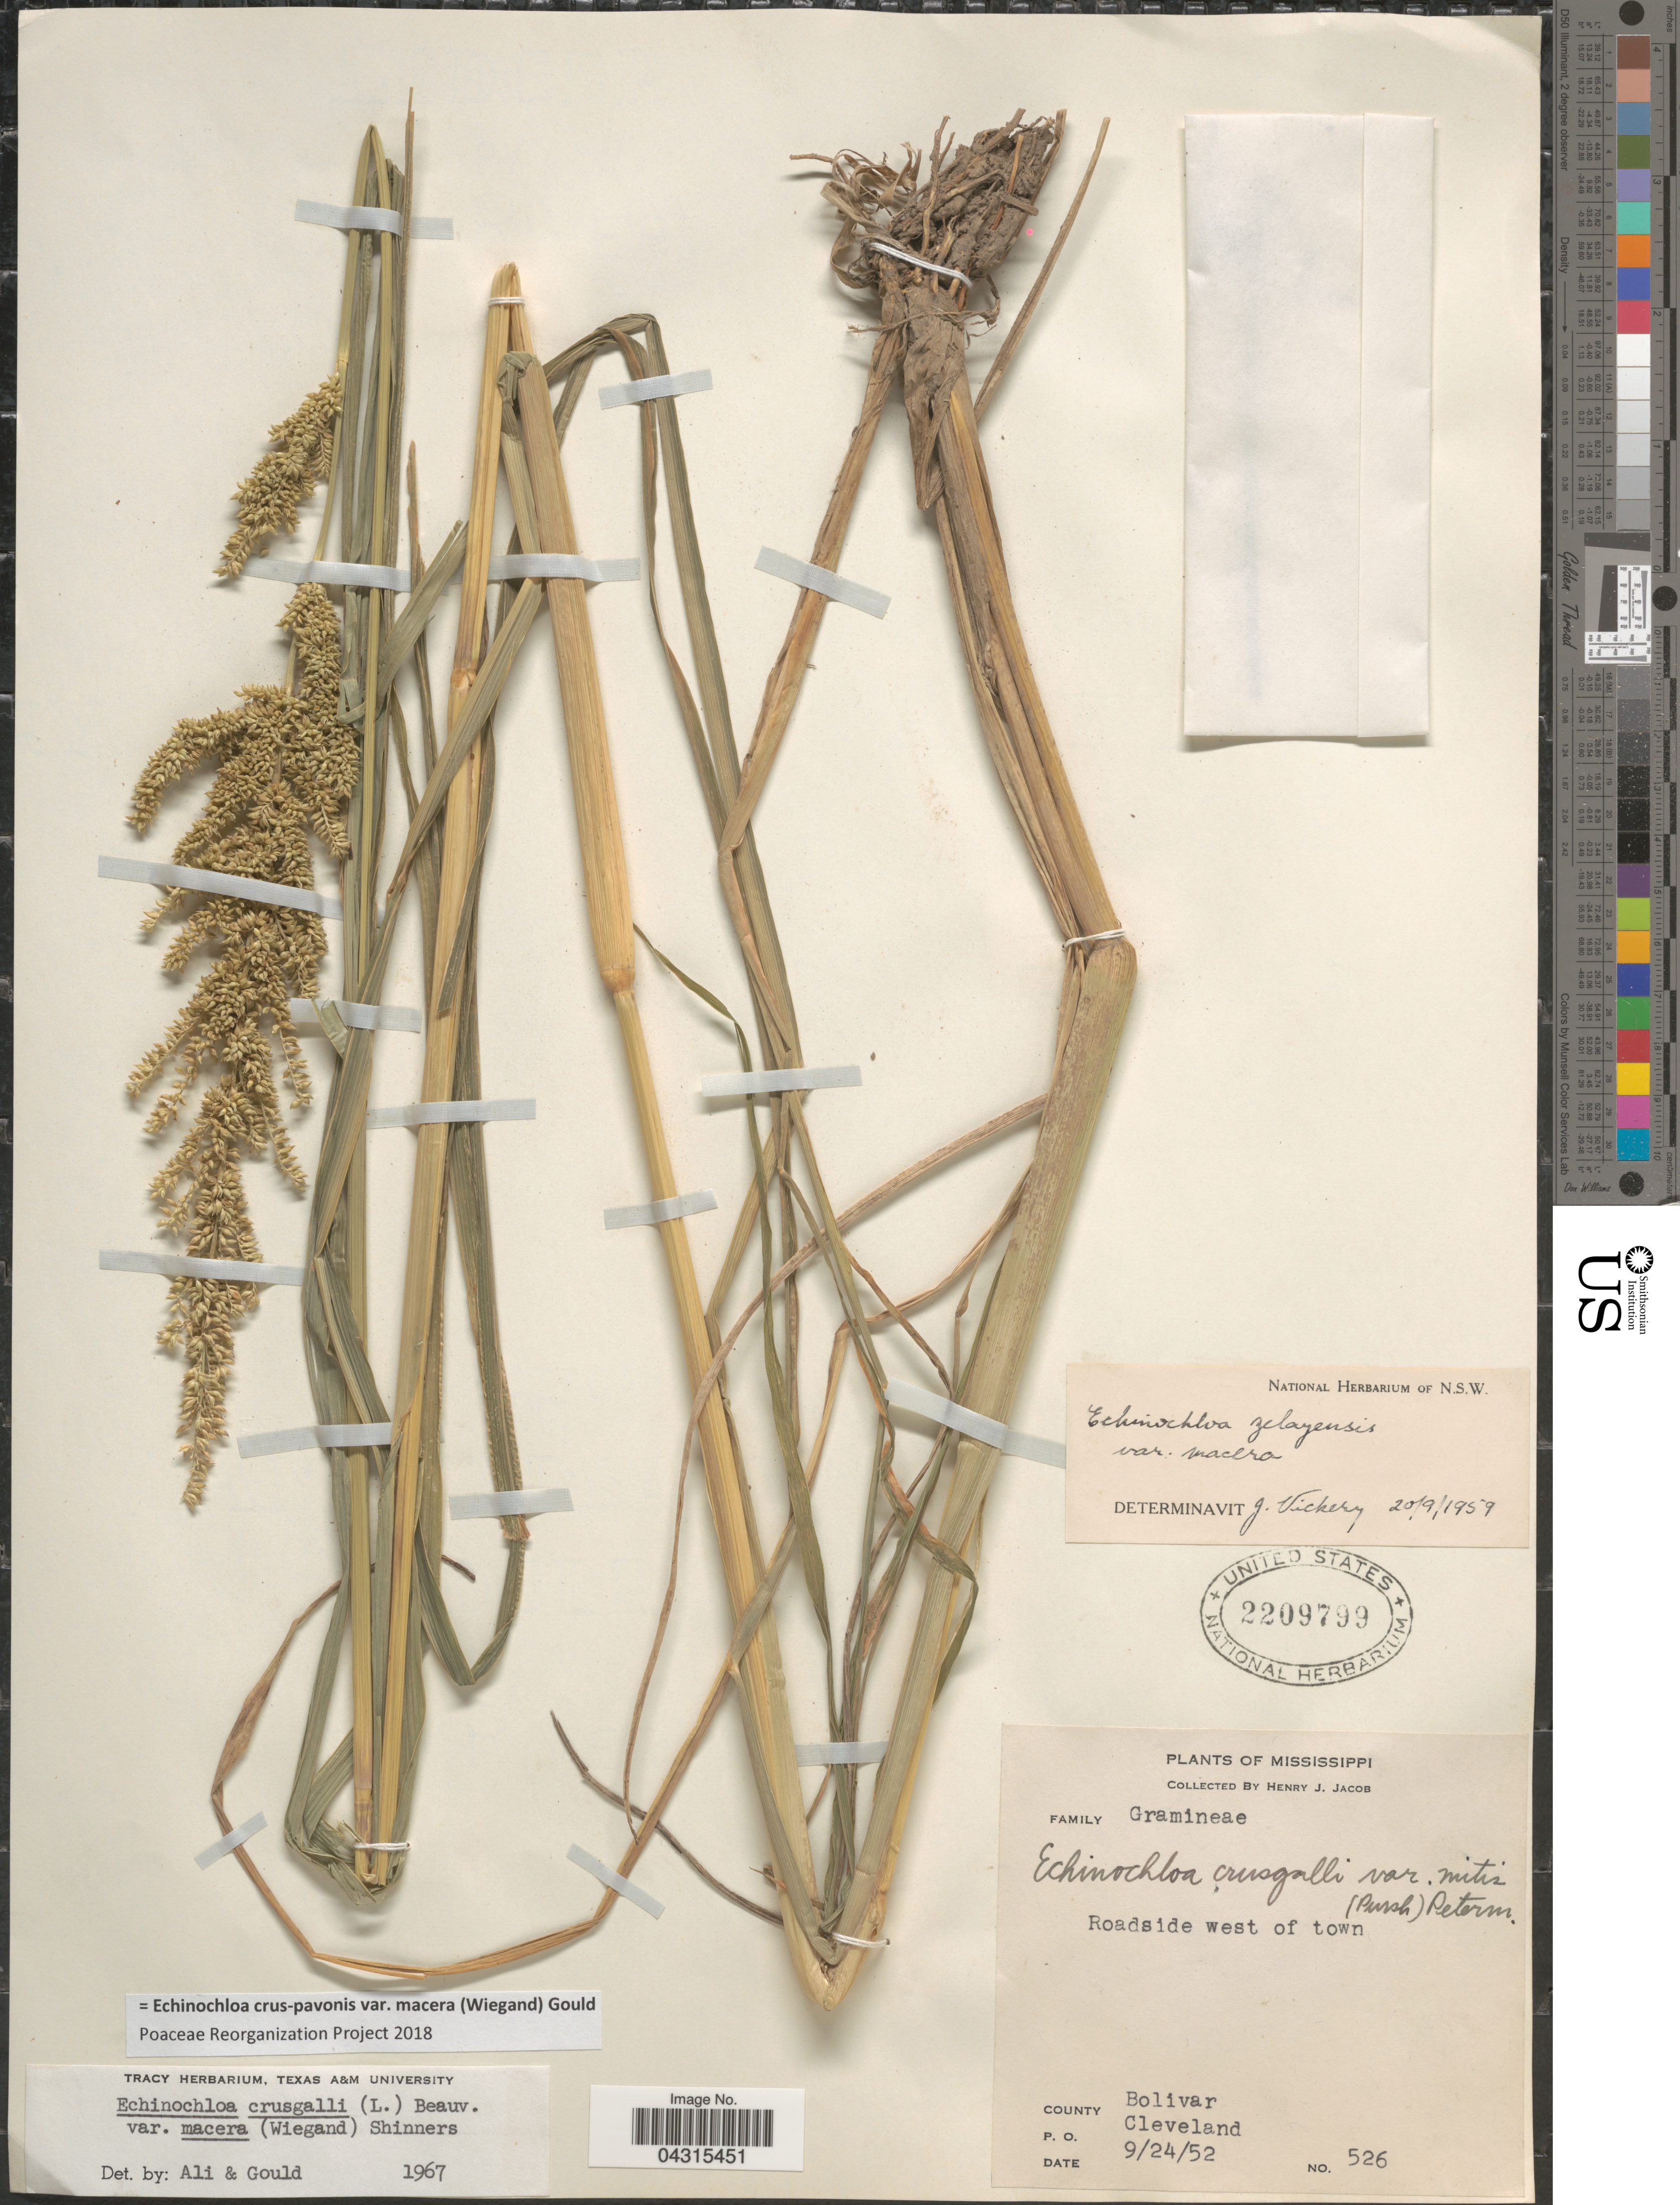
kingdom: Plantae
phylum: Tracheophyta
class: Liliopsida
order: Poales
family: Poaceae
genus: Echinochloa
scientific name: Echinochloa crus-pavonis var. macera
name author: (Wiegand) Gould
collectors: H. Jacob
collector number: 526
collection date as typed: Transcribed d/m/y: 24/9/52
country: United States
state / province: Mississippi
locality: Roadside west of town. County Bolivar. P.O. Cleveland.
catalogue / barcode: US 2209799